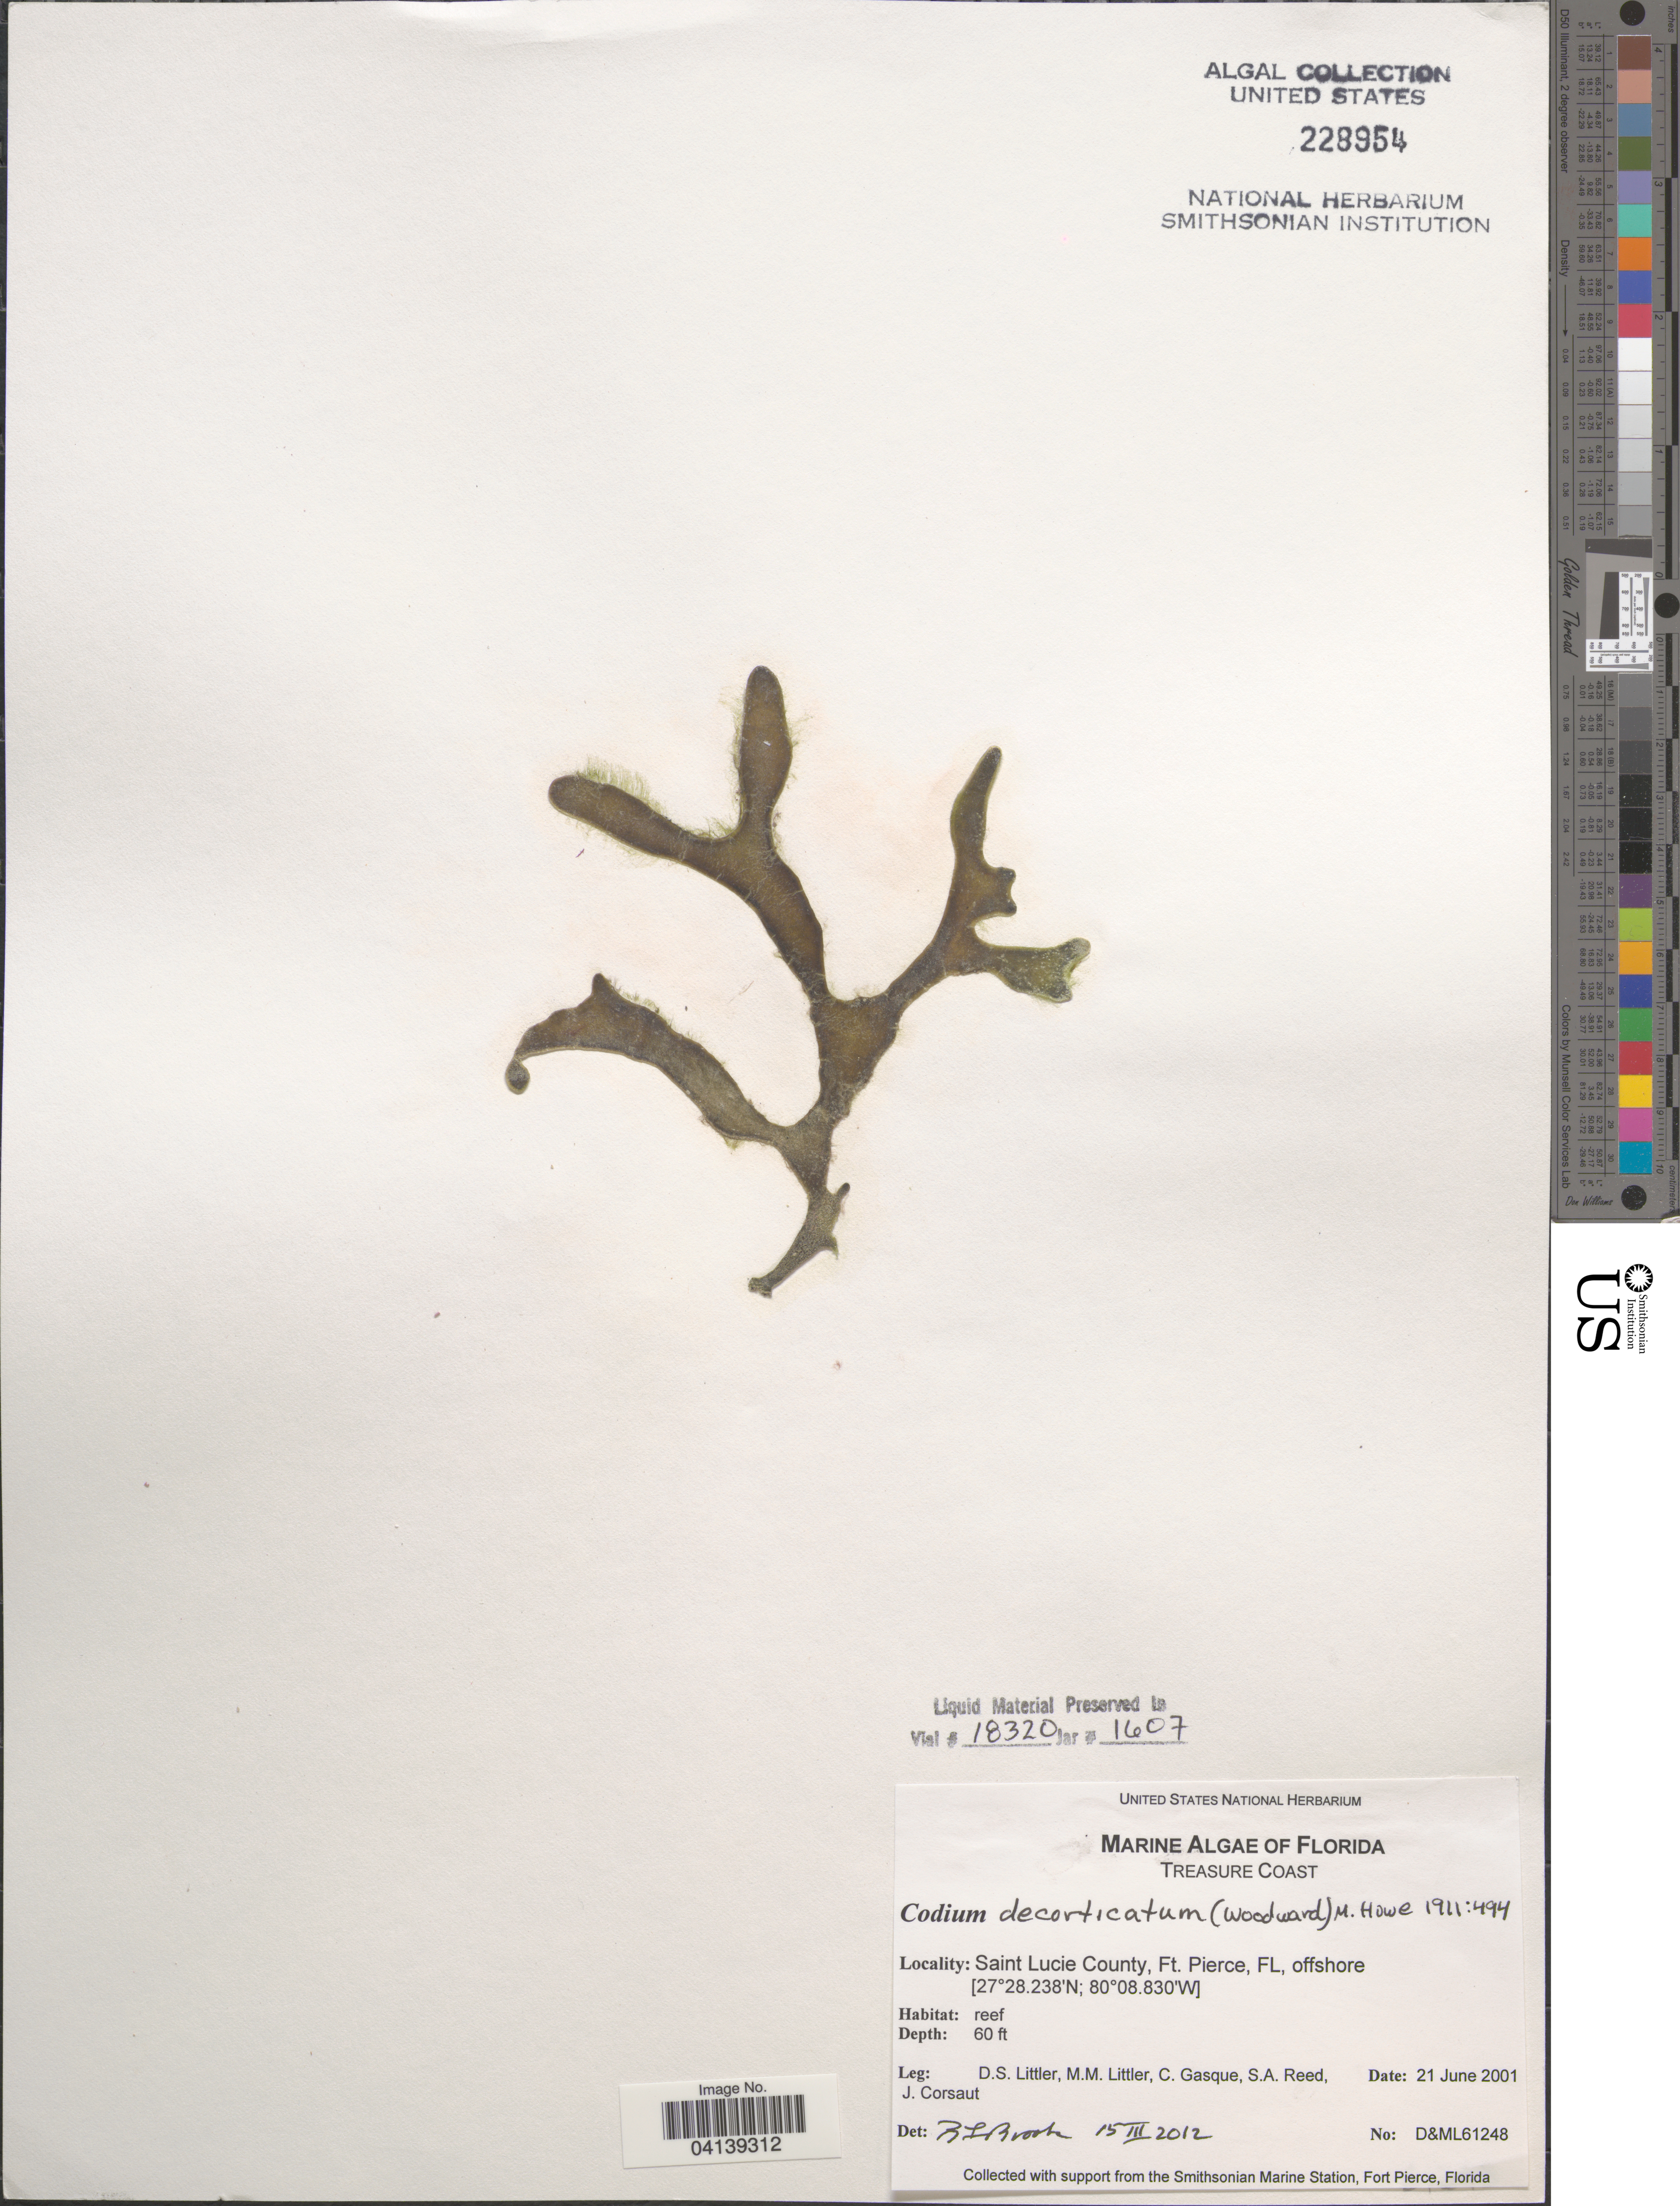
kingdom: Plantae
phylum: Chlorophyta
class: Ulvophyceae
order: Bryopsidales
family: Codiaceae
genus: Codium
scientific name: Codium decorticatum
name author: (Woodw.) M. Howe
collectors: D. S. Littler, C. Gasque, S. Reed & J. Corsaut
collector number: D&ML61248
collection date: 2001-06-21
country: United States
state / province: Florida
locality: Treasure Coast. Saint Lucie County, Ft. Pierce, offshore.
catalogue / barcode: US 228954